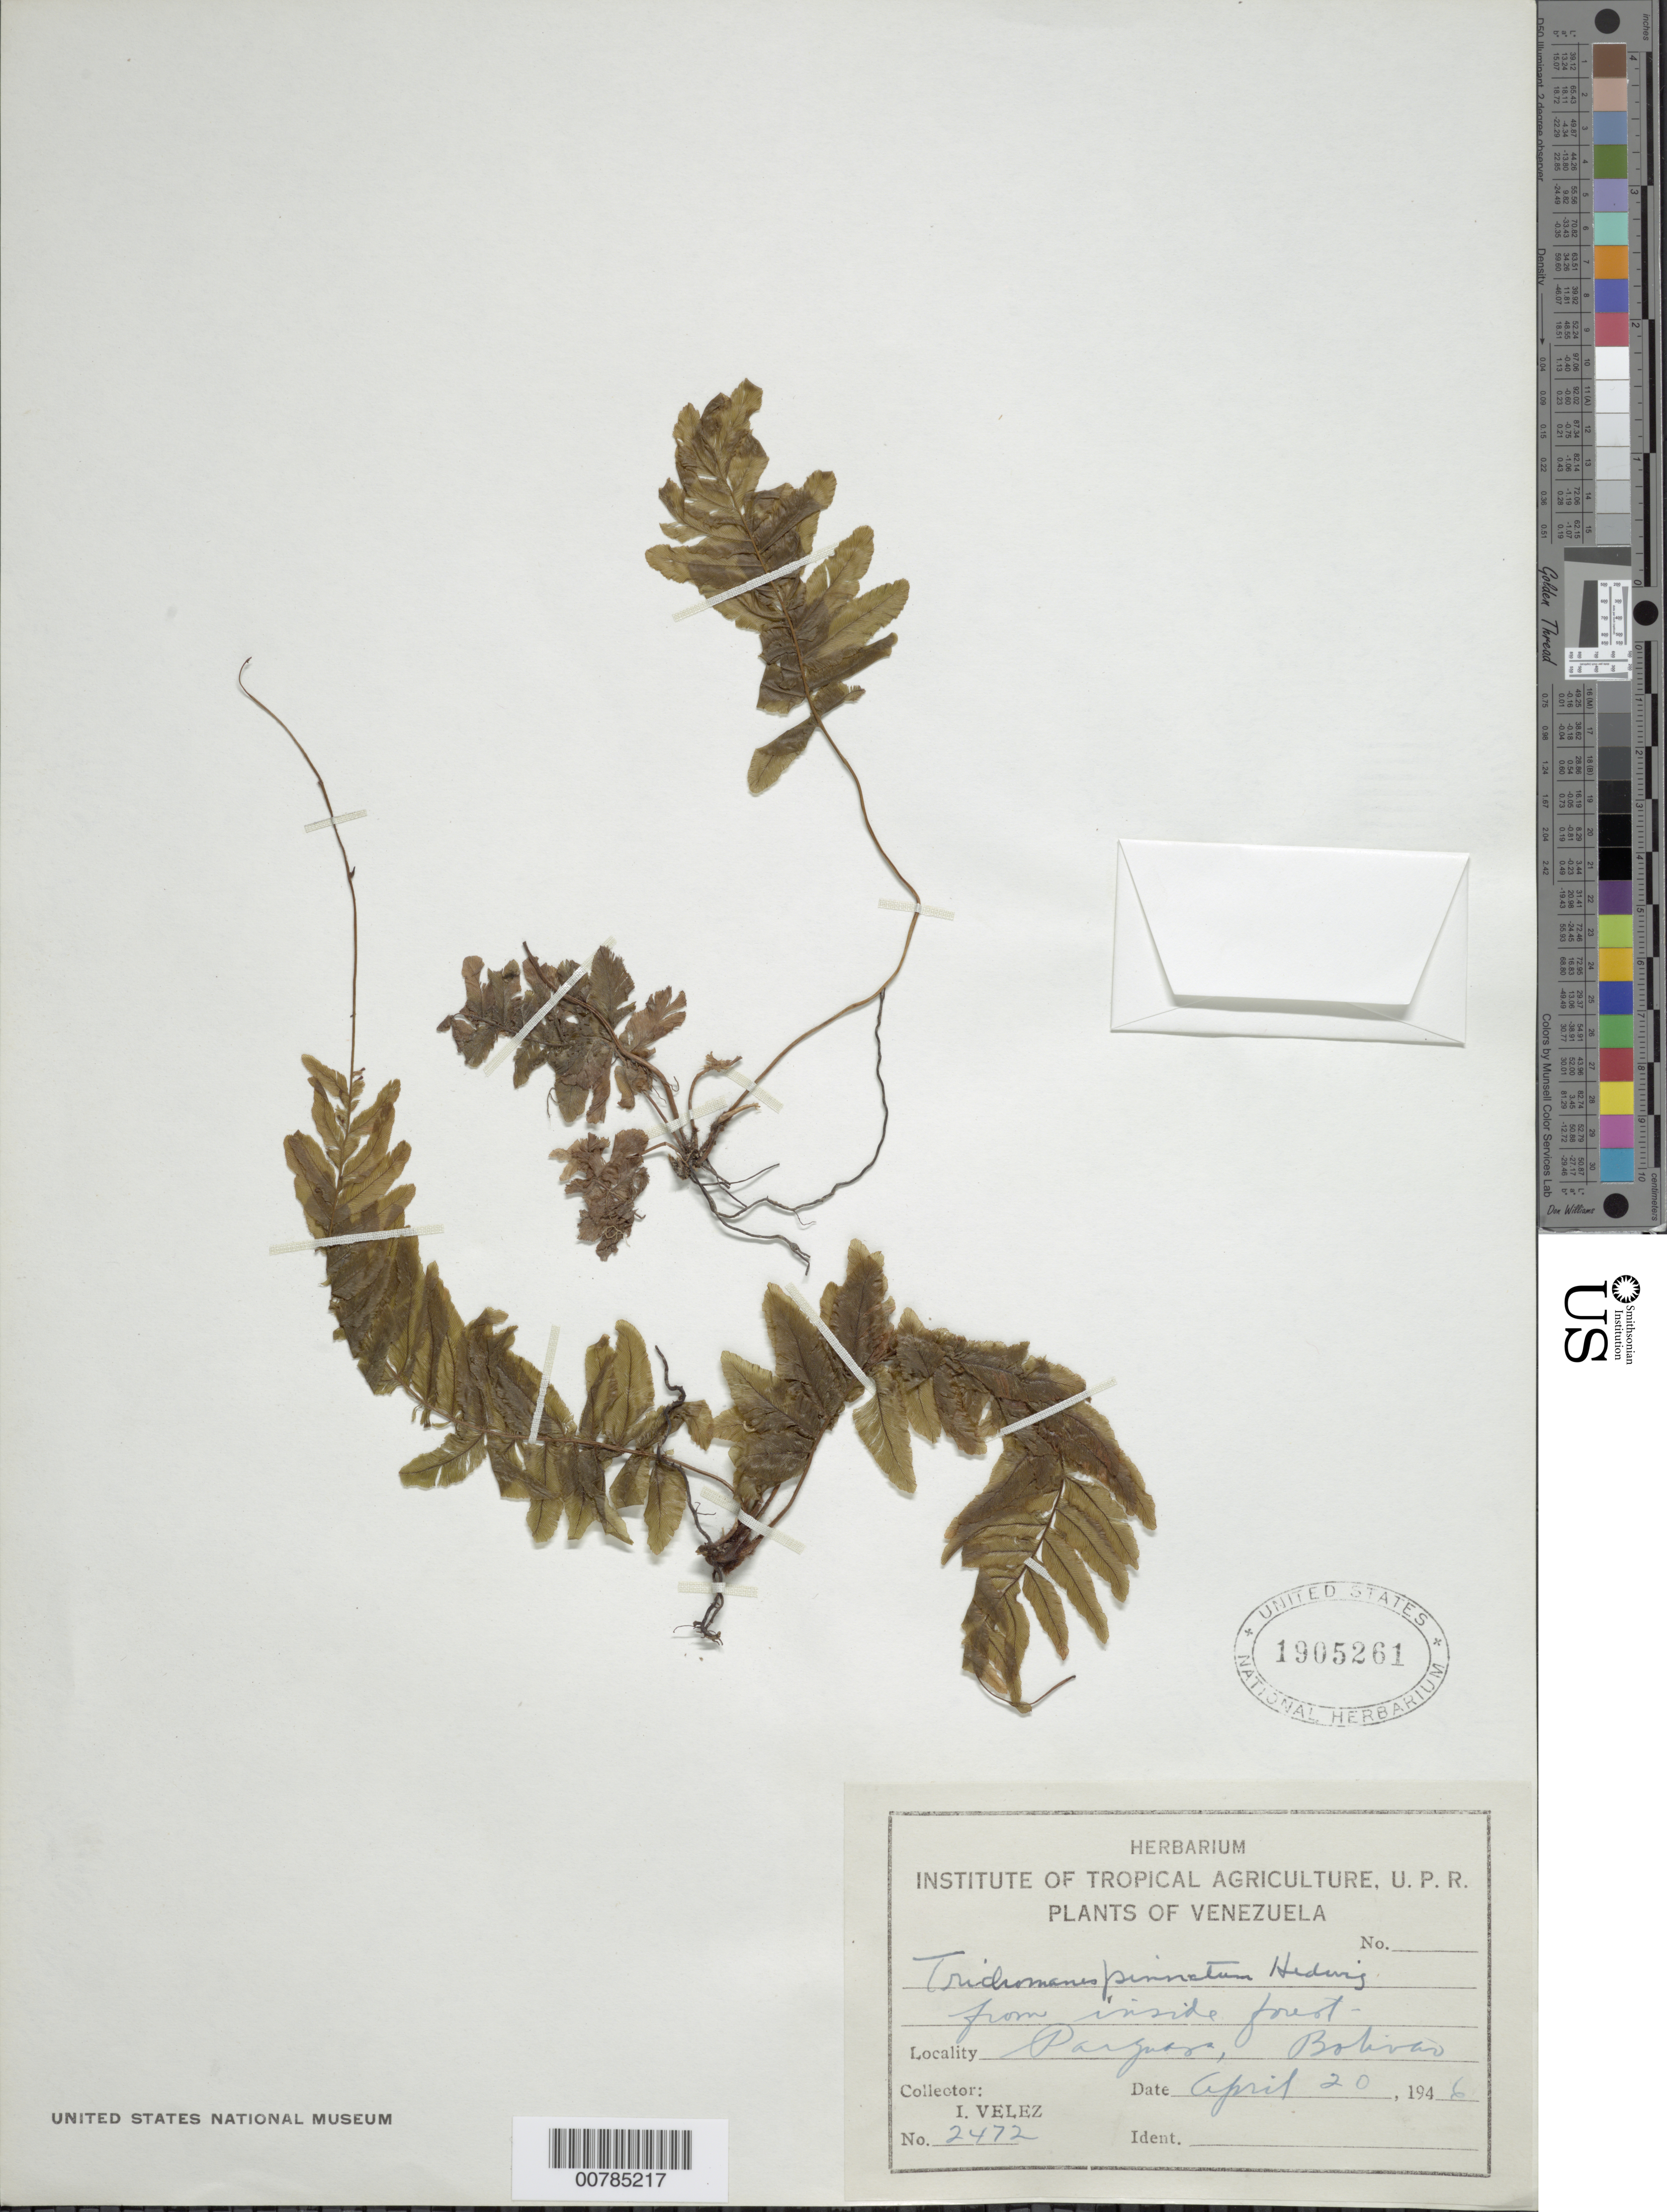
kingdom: Plantae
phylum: Tracheophyta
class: Polypodiopsida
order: Hymenophyllales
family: Hymenophyllaceae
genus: Trichomanes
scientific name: Trichomanes pinnatum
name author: Hedw.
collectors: I. Velez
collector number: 2472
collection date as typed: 20-Apr-46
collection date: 1946-04-20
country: Venezuela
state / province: Bolívar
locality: Parguasa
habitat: From inside forest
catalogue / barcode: US 1905261